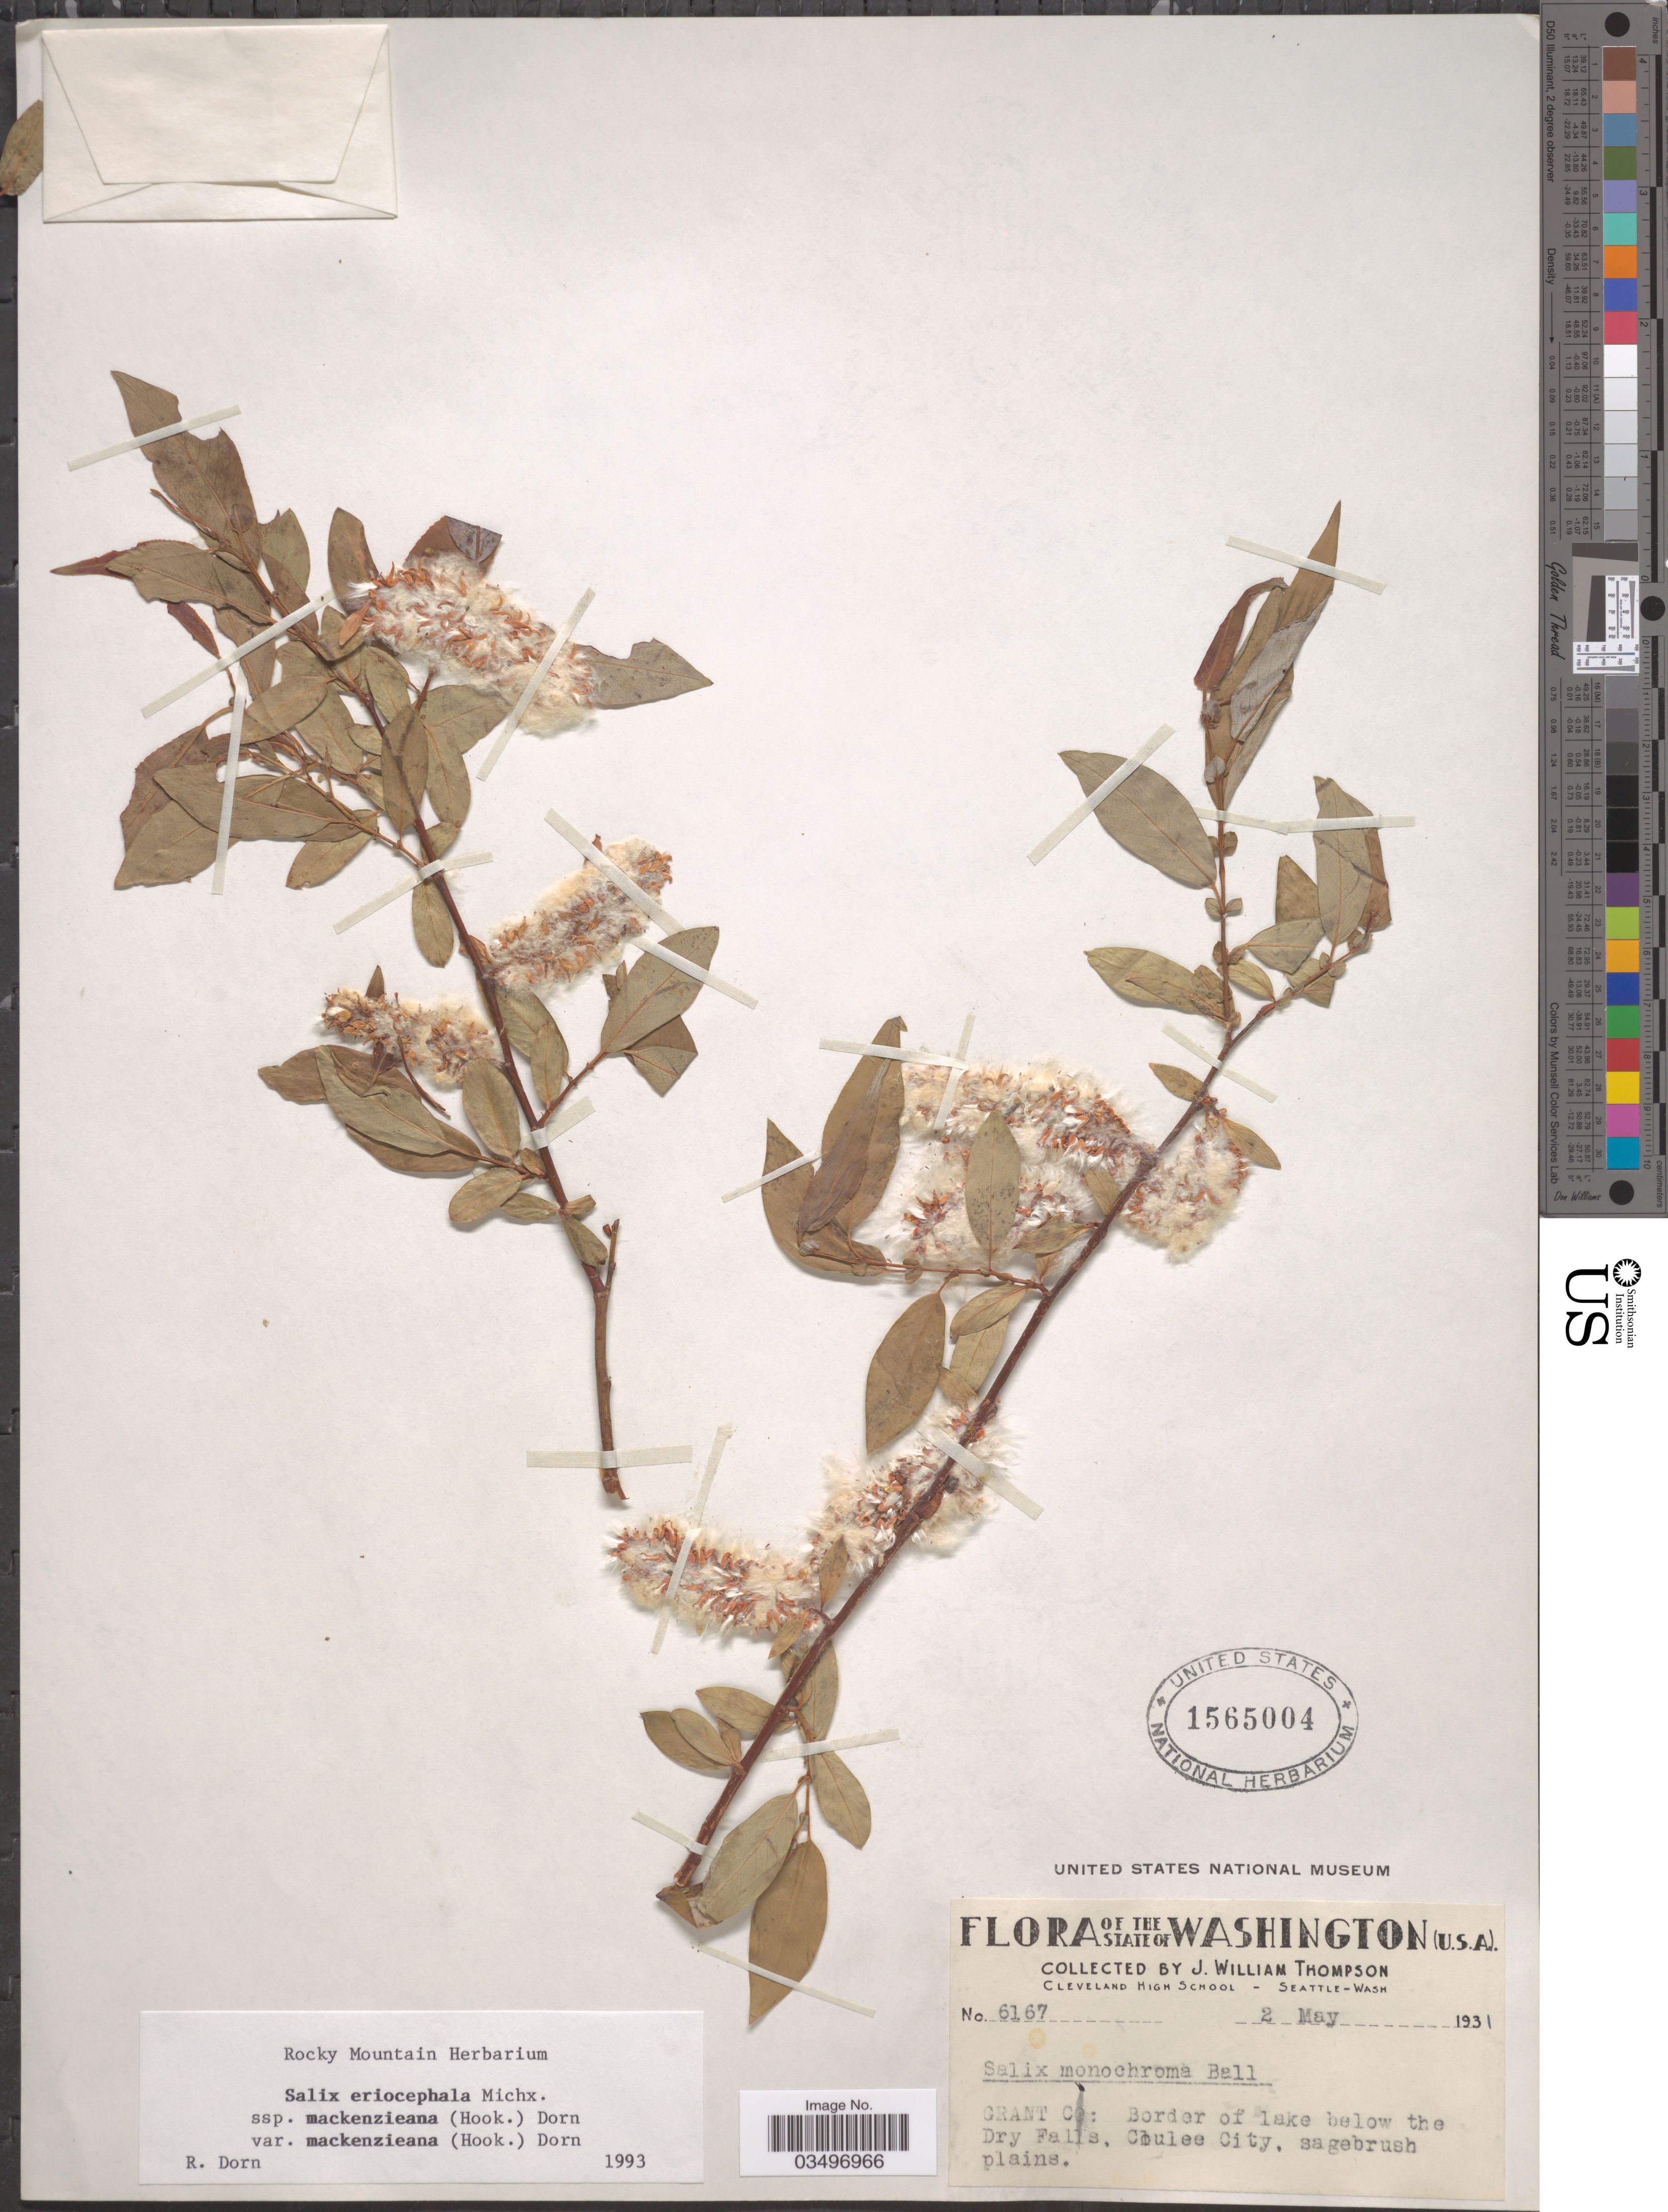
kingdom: Plantae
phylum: Tracheophyta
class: Magnoliopsida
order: Malpighiales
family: Salicaceae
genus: Salix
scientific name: Salix eriocephala var. mackenzieana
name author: (Hook.) Dorn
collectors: J. W. Thompson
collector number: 6167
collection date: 1931-05-02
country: United States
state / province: Washington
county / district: Grant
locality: Grant Co: Border of lake below the Dry Falls, Coulee City.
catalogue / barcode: US 1565004